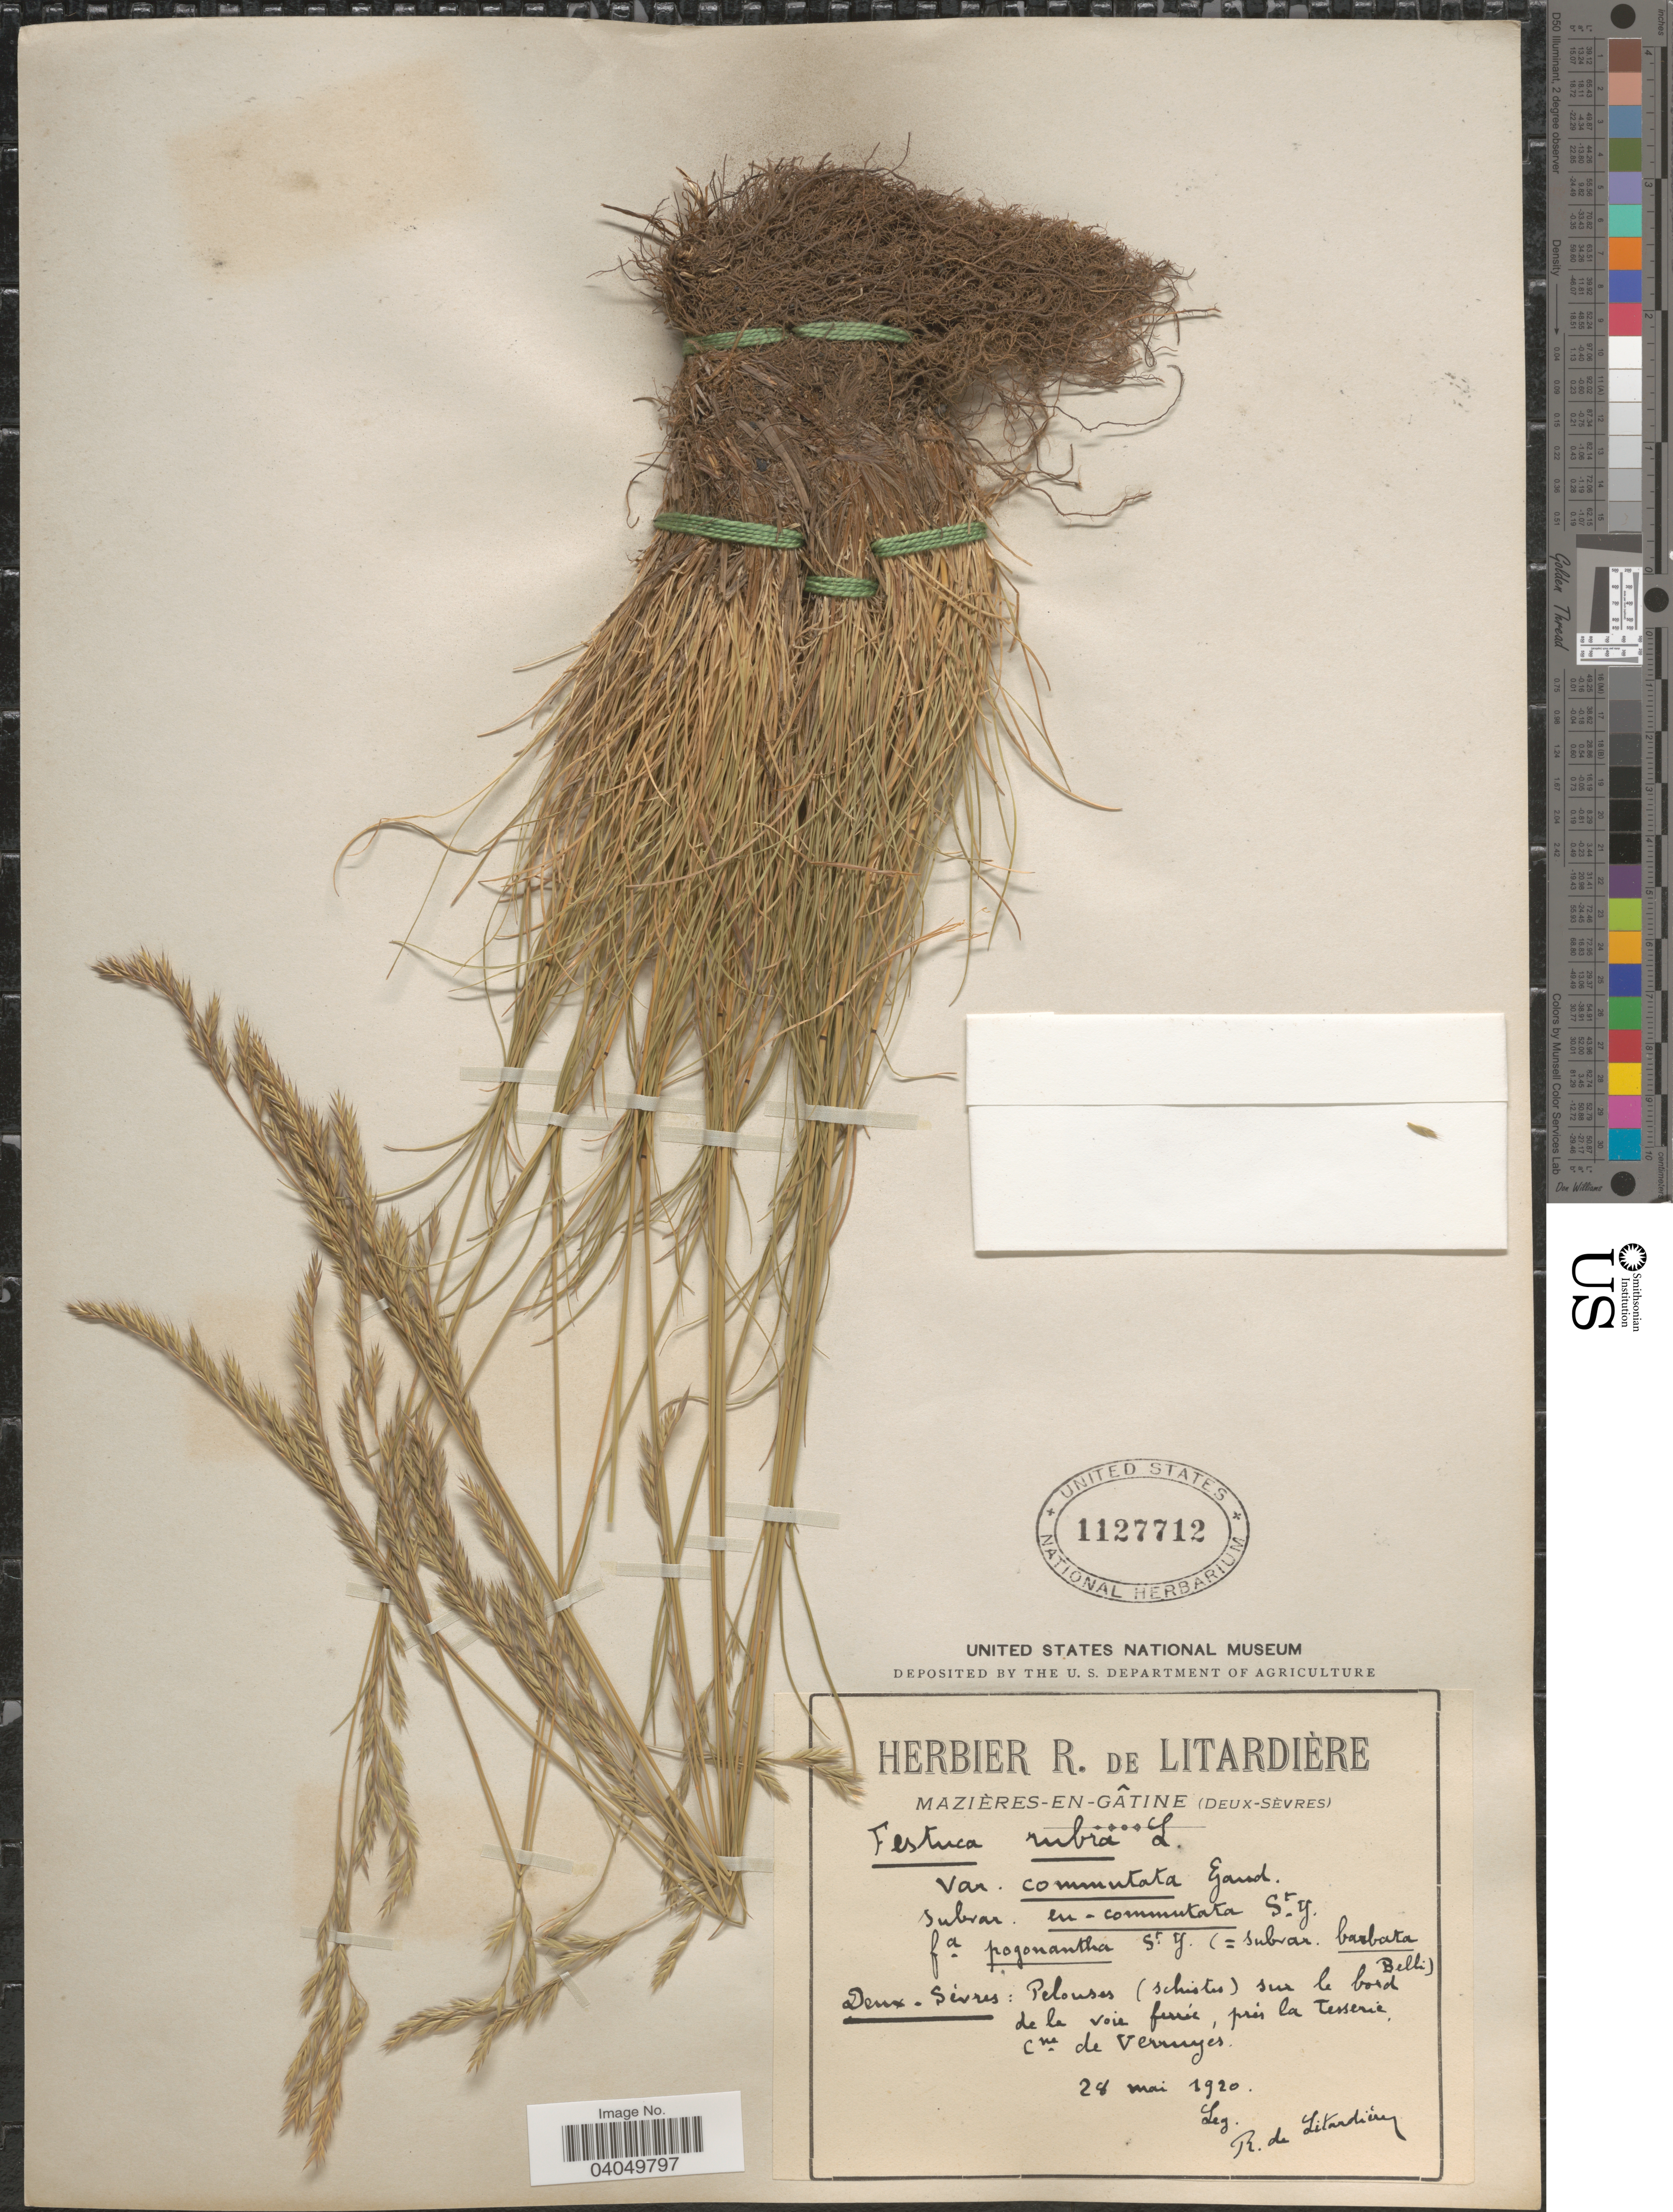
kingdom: Plantae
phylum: Tracheophyta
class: Liliopsida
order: Poales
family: Poaceae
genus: Festuca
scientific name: Festuca rubra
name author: L.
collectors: R. Litardiere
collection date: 1920-05-28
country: France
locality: Deux-Sevres: Pelouses (schistes) sur le bord de la voie ferré, prés la Tesserie, Cne de Verruyés.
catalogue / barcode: US 1127712